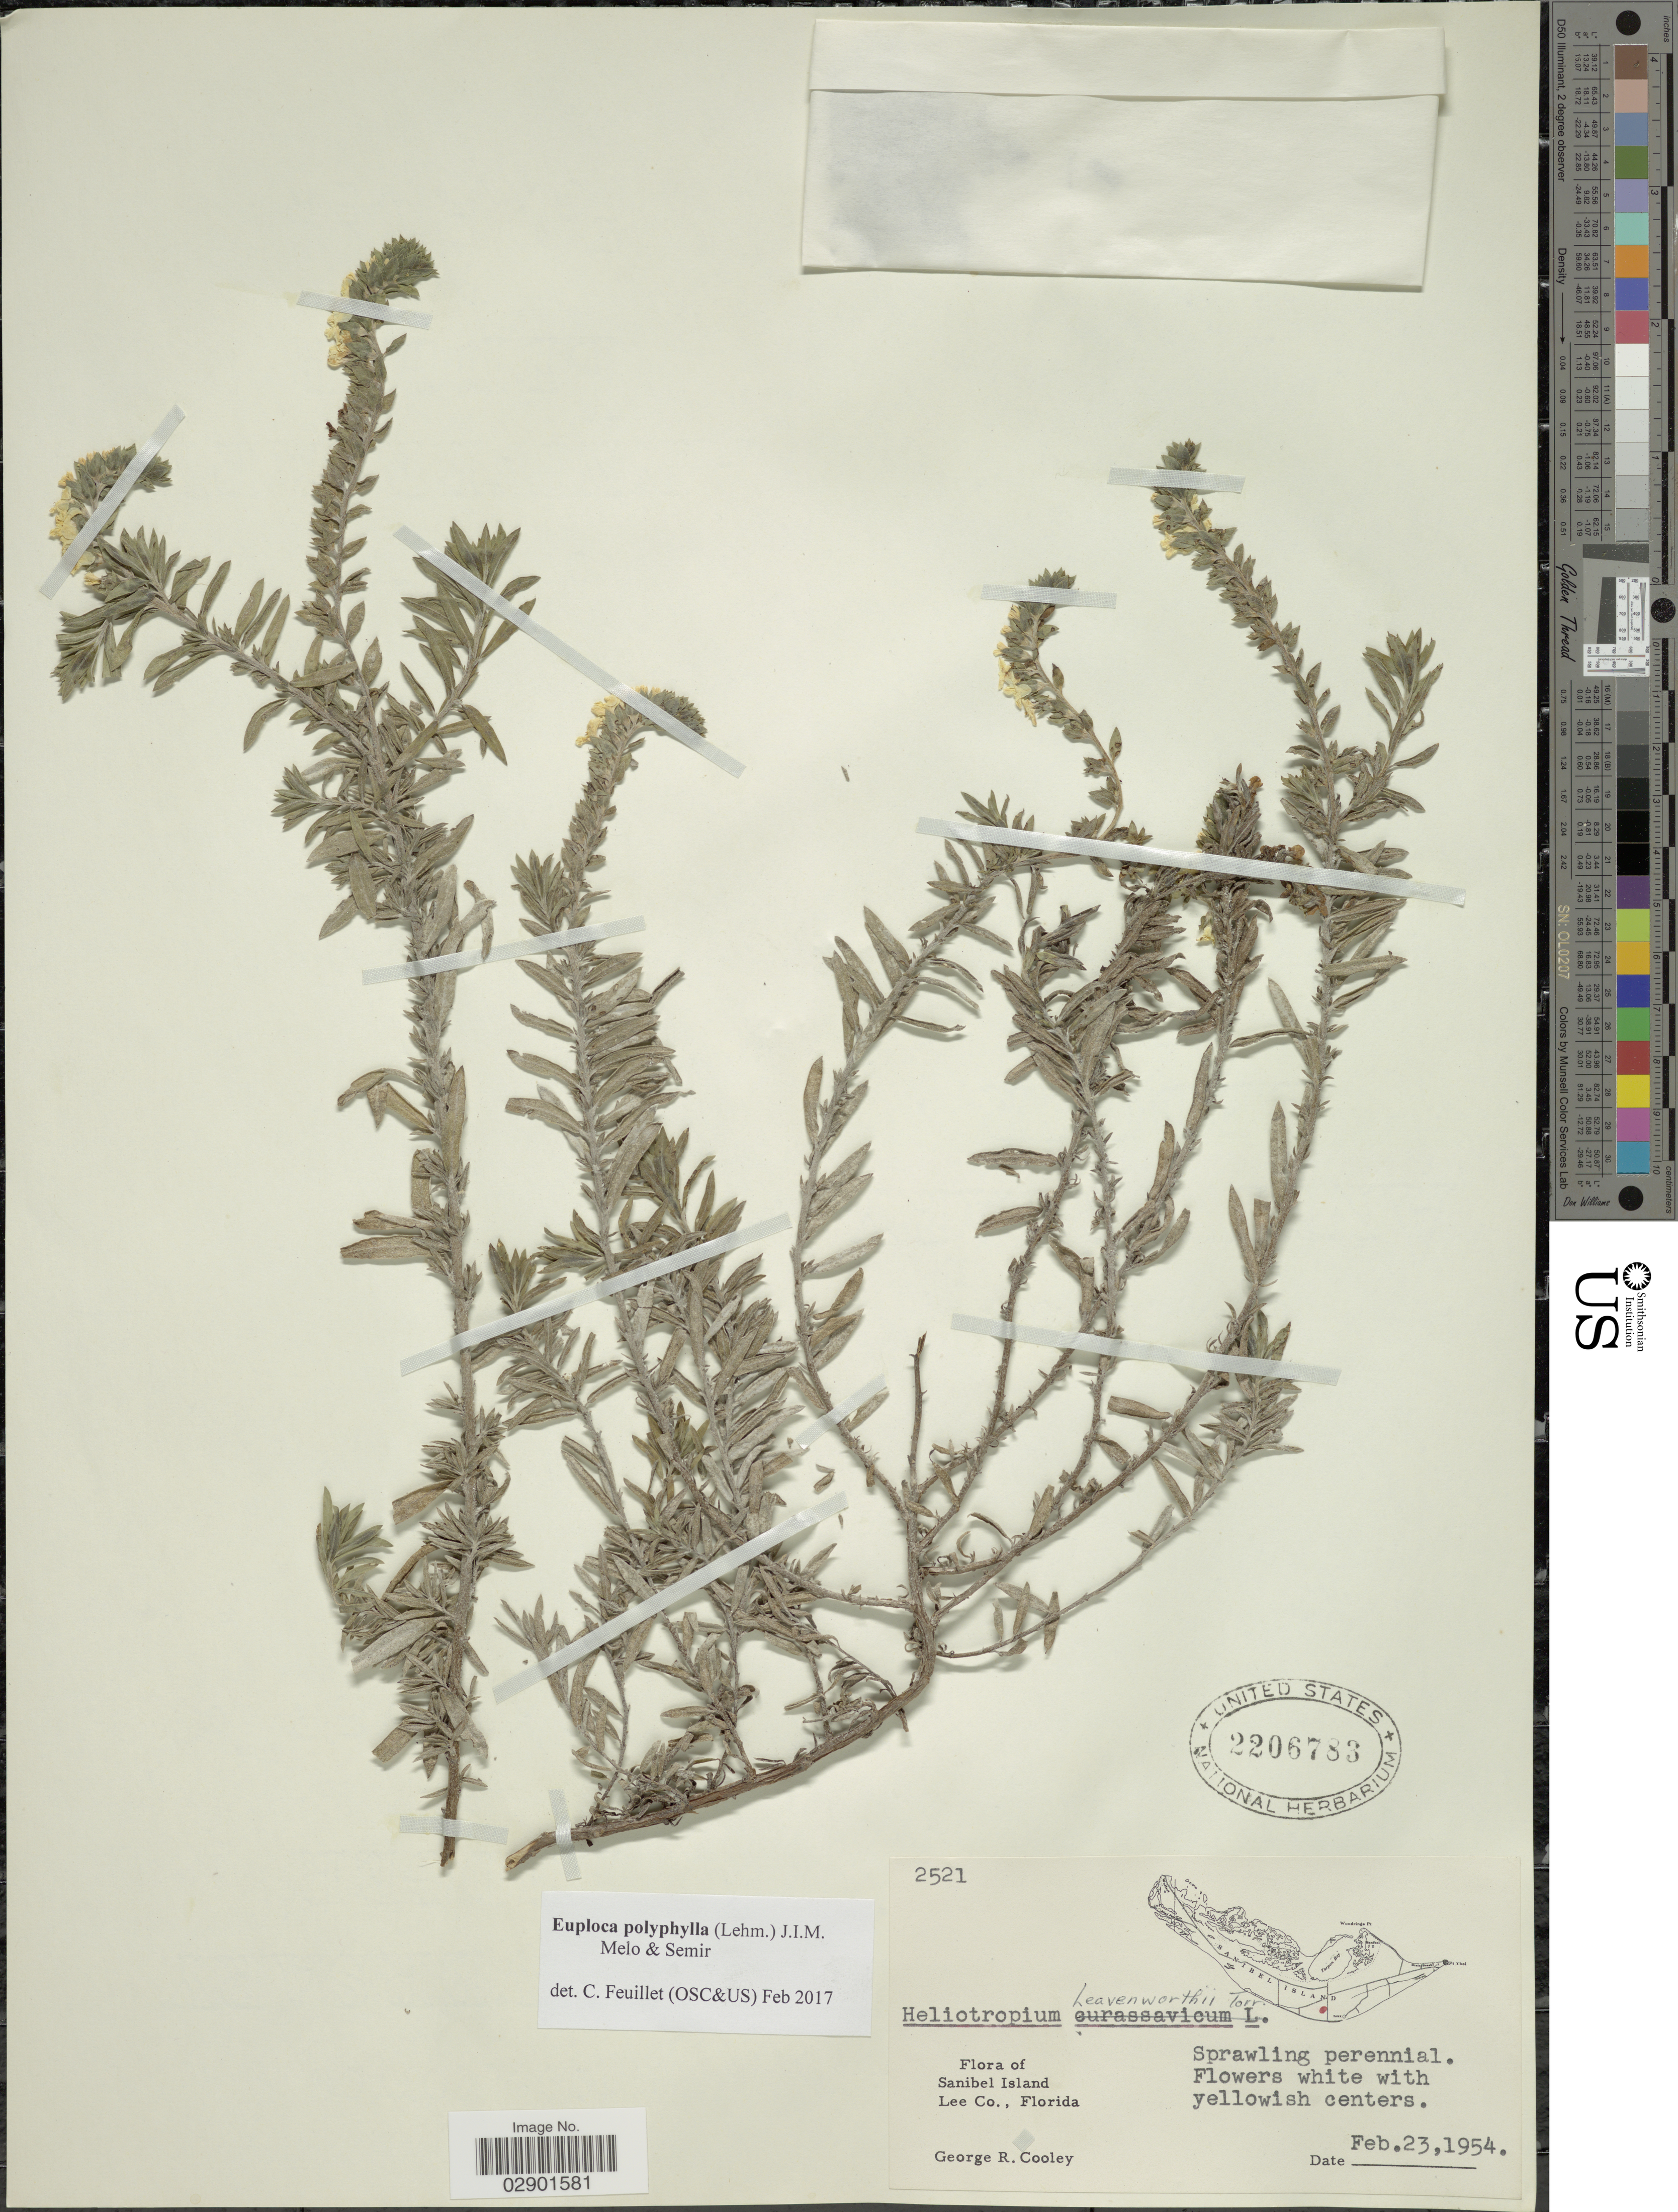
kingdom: Plantae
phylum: Tracheophyta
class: Magnoliopsida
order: Boraginales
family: Heliotropiaceae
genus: Euploca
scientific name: Euploca polyphylla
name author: (Lehm.) J.I.M. Melo & Semir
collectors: G. R. Cooley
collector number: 2521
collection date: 1954-02-23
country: United States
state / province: Florida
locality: Sanibel Island. Lee Co.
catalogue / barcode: US 2206783